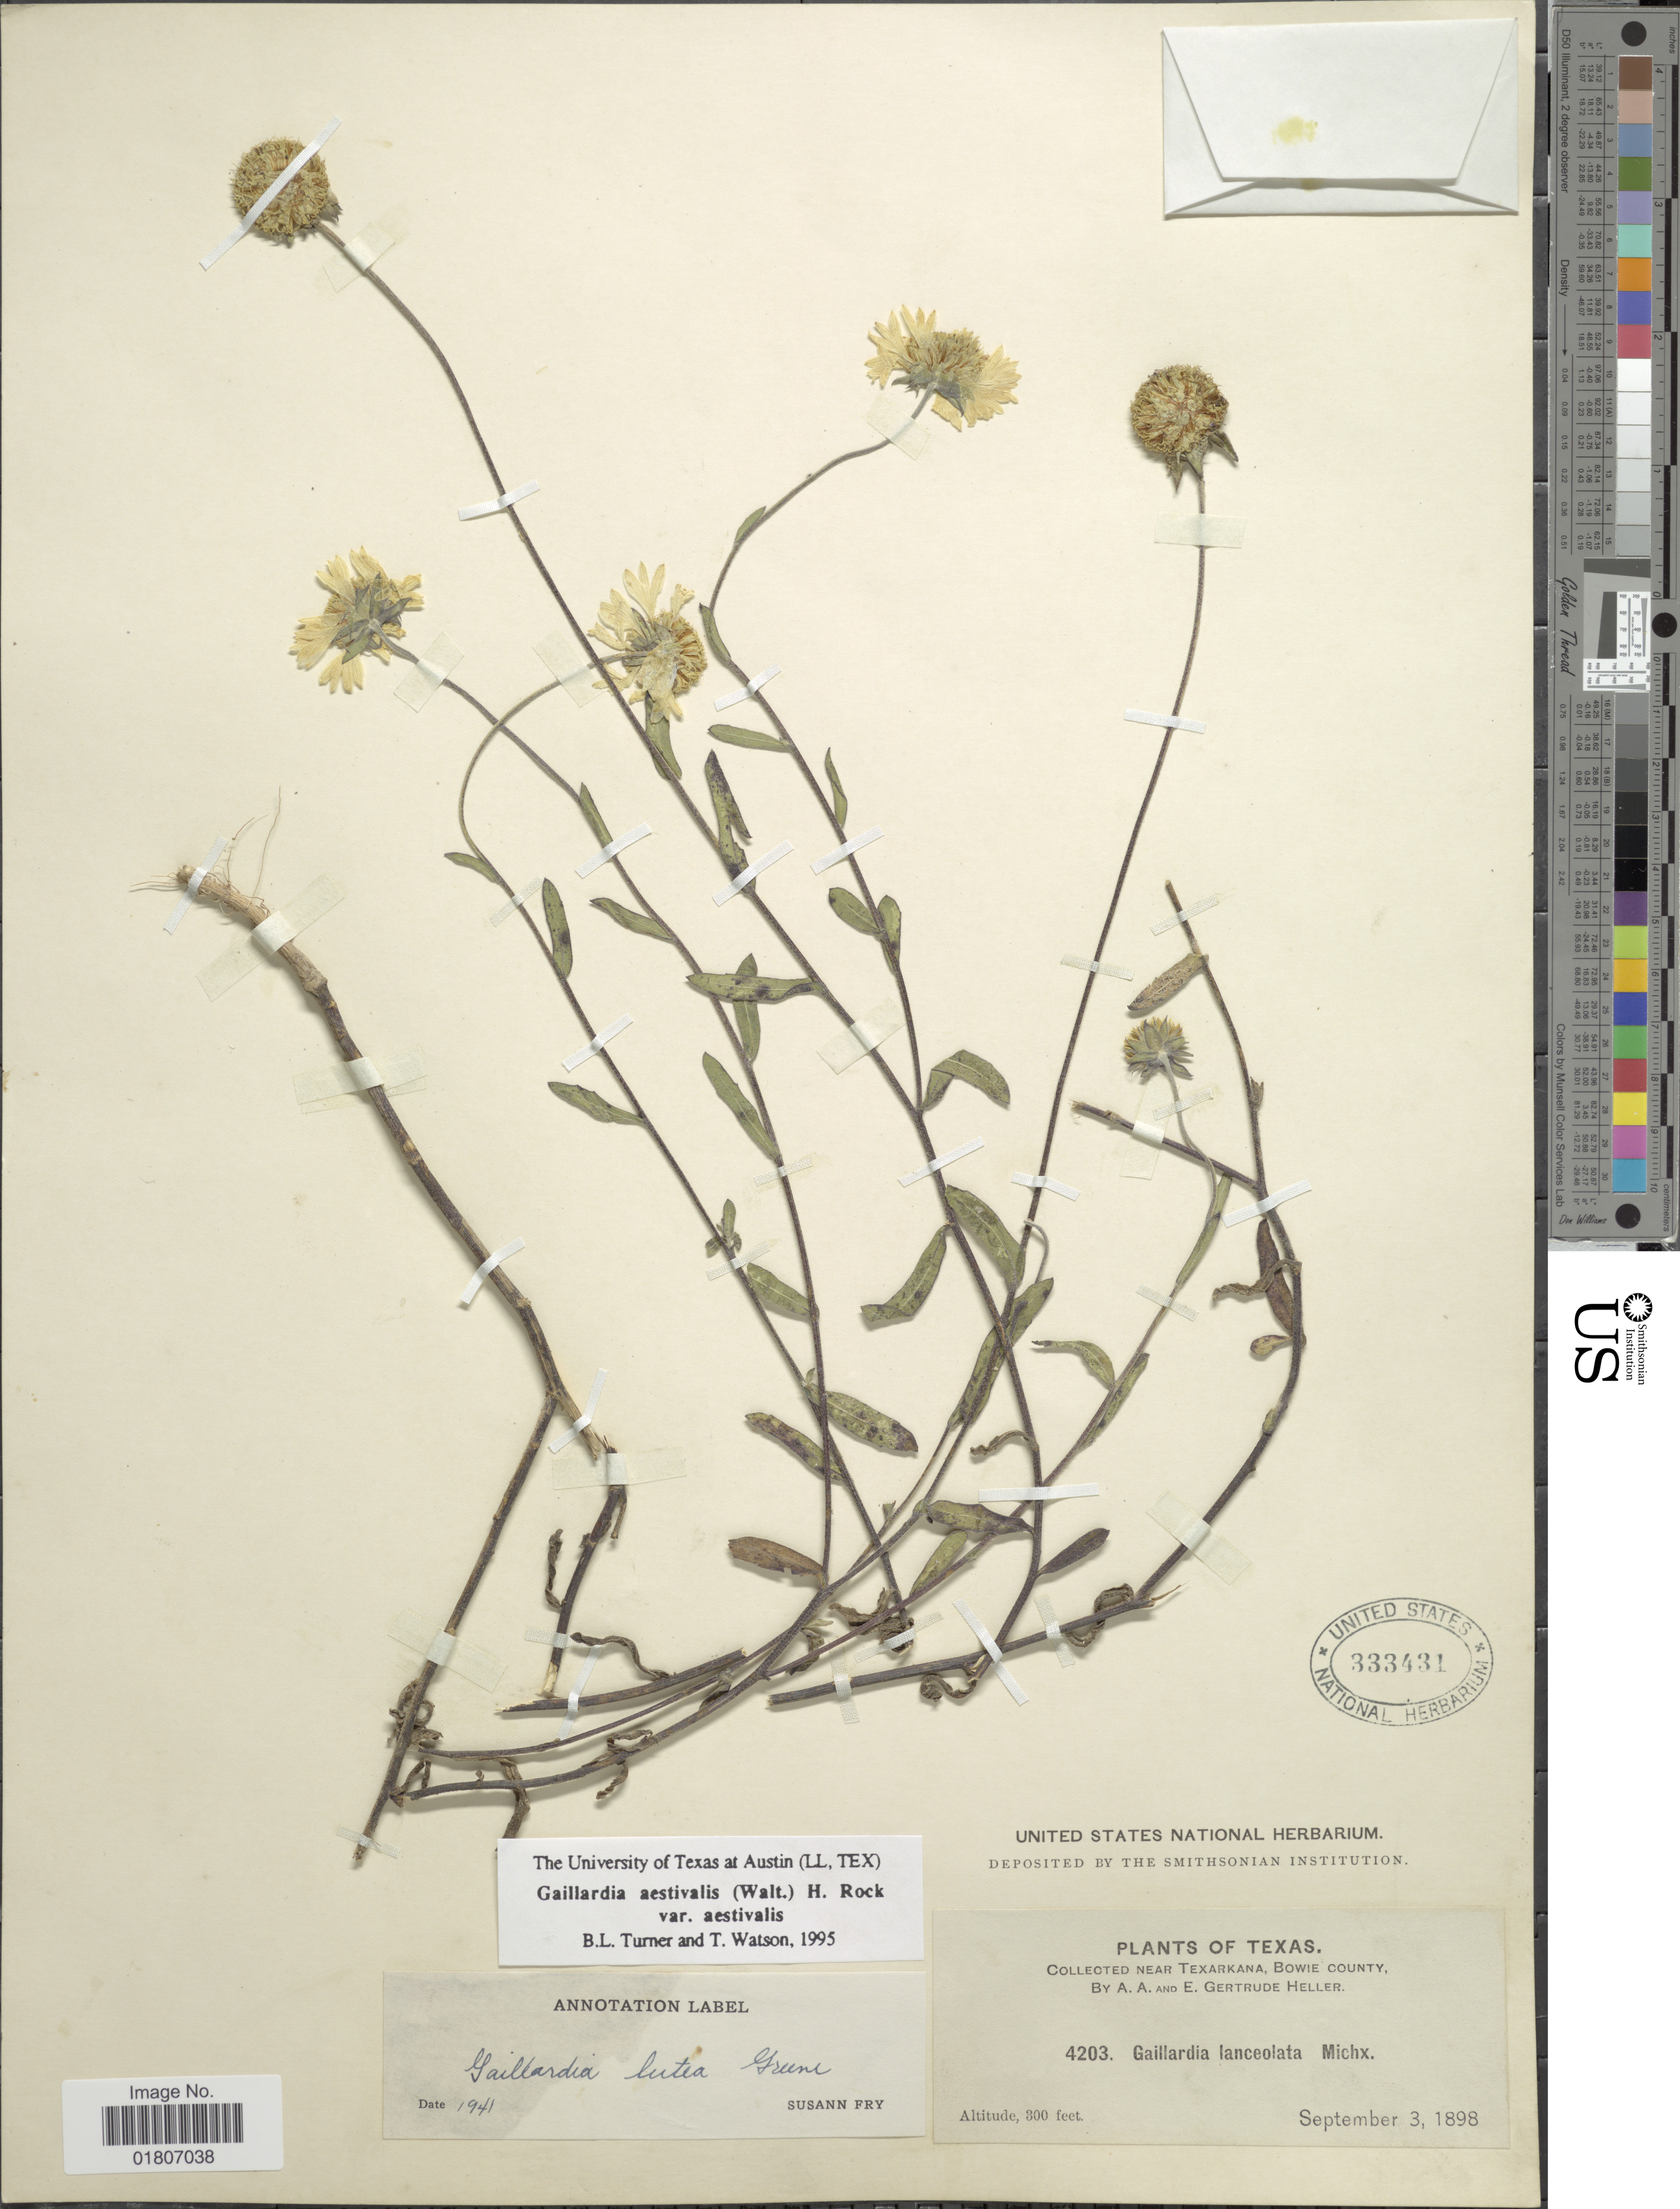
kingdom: Plantae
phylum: Tracheophyta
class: Magnoliopsida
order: Asterales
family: Asteraceae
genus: Gaillardia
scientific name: Gaillardia aestivalis var. aestivalis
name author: (Walter) H. Rock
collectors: A. A. Heller & E. G. Heller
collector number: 4203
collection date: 1898-09-03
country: United States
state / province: Texas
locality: Near Texarkana, Bowie County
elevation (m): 91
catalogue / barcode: US 333431